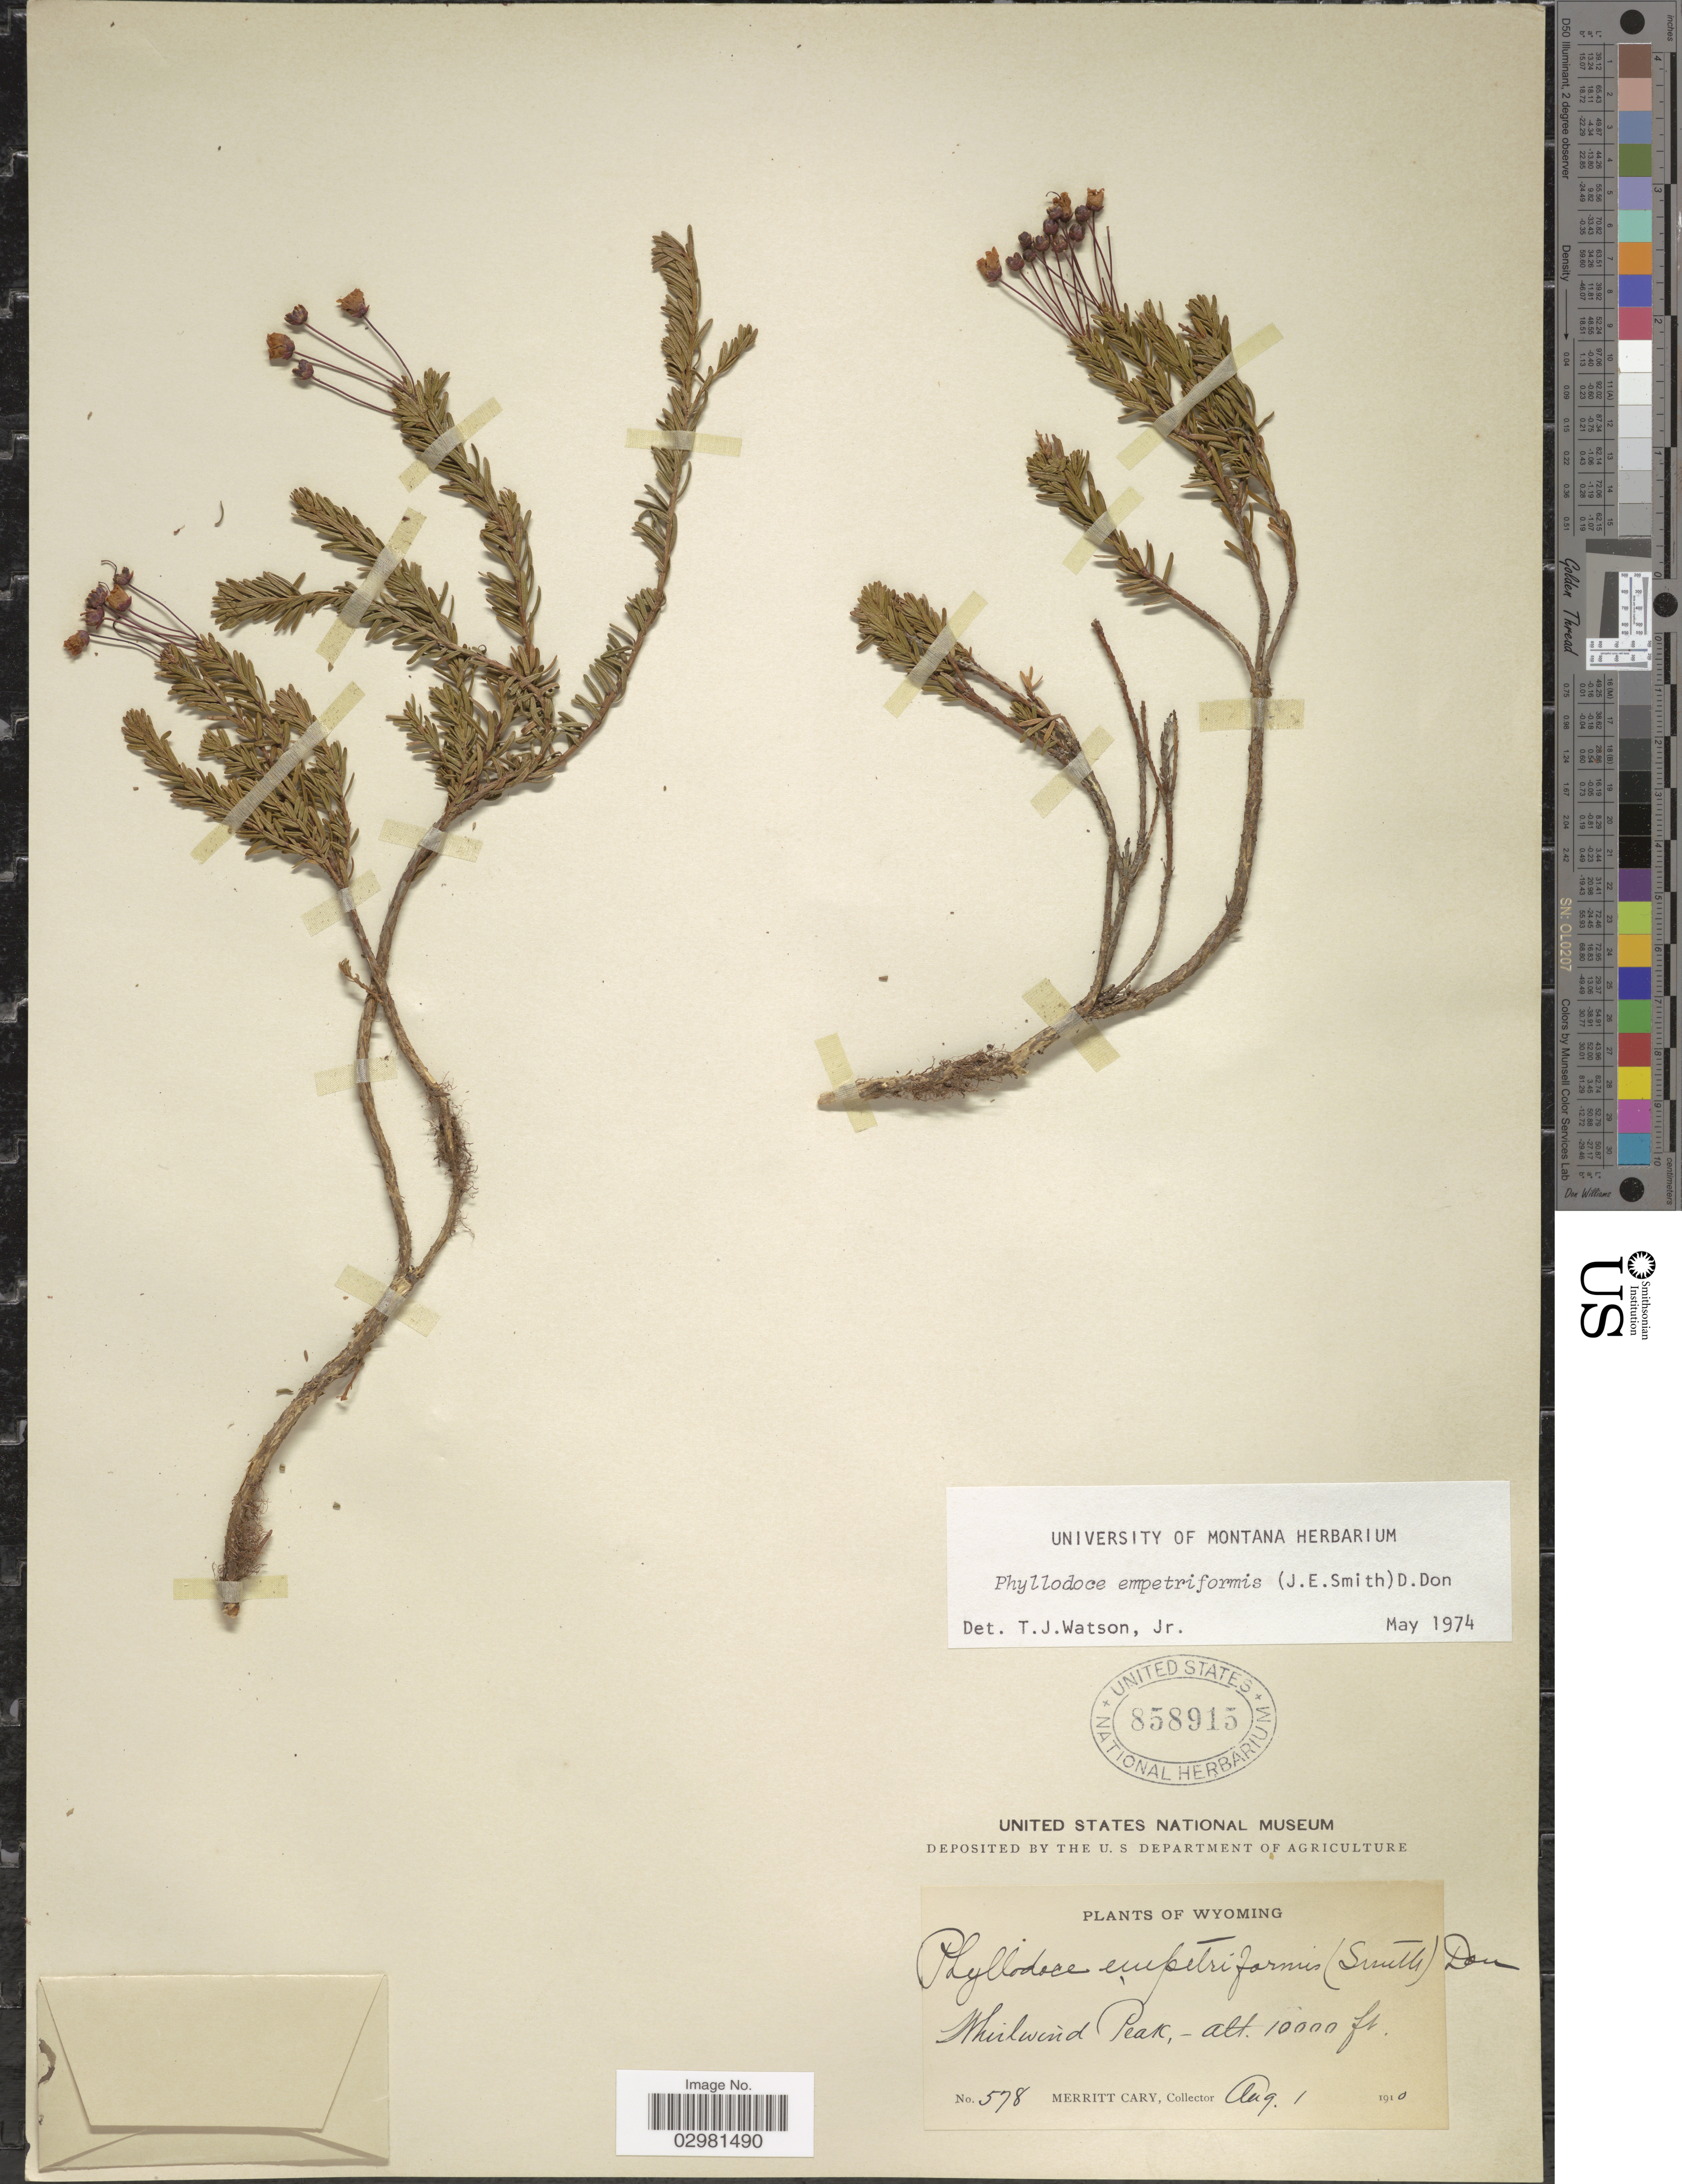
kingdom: Plantae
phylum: Tracheophyta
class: Magnoliopsida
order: Ericales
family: Ericaceae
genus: Phyllodoce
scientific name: Phyllodoce empetiformis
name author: (Small) D. Don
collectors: C. Merritt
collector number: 578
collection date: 1910-08-01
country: United States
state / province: Wyoming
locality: Whirlwind Peak.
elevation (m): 3048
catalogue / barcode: US 585915